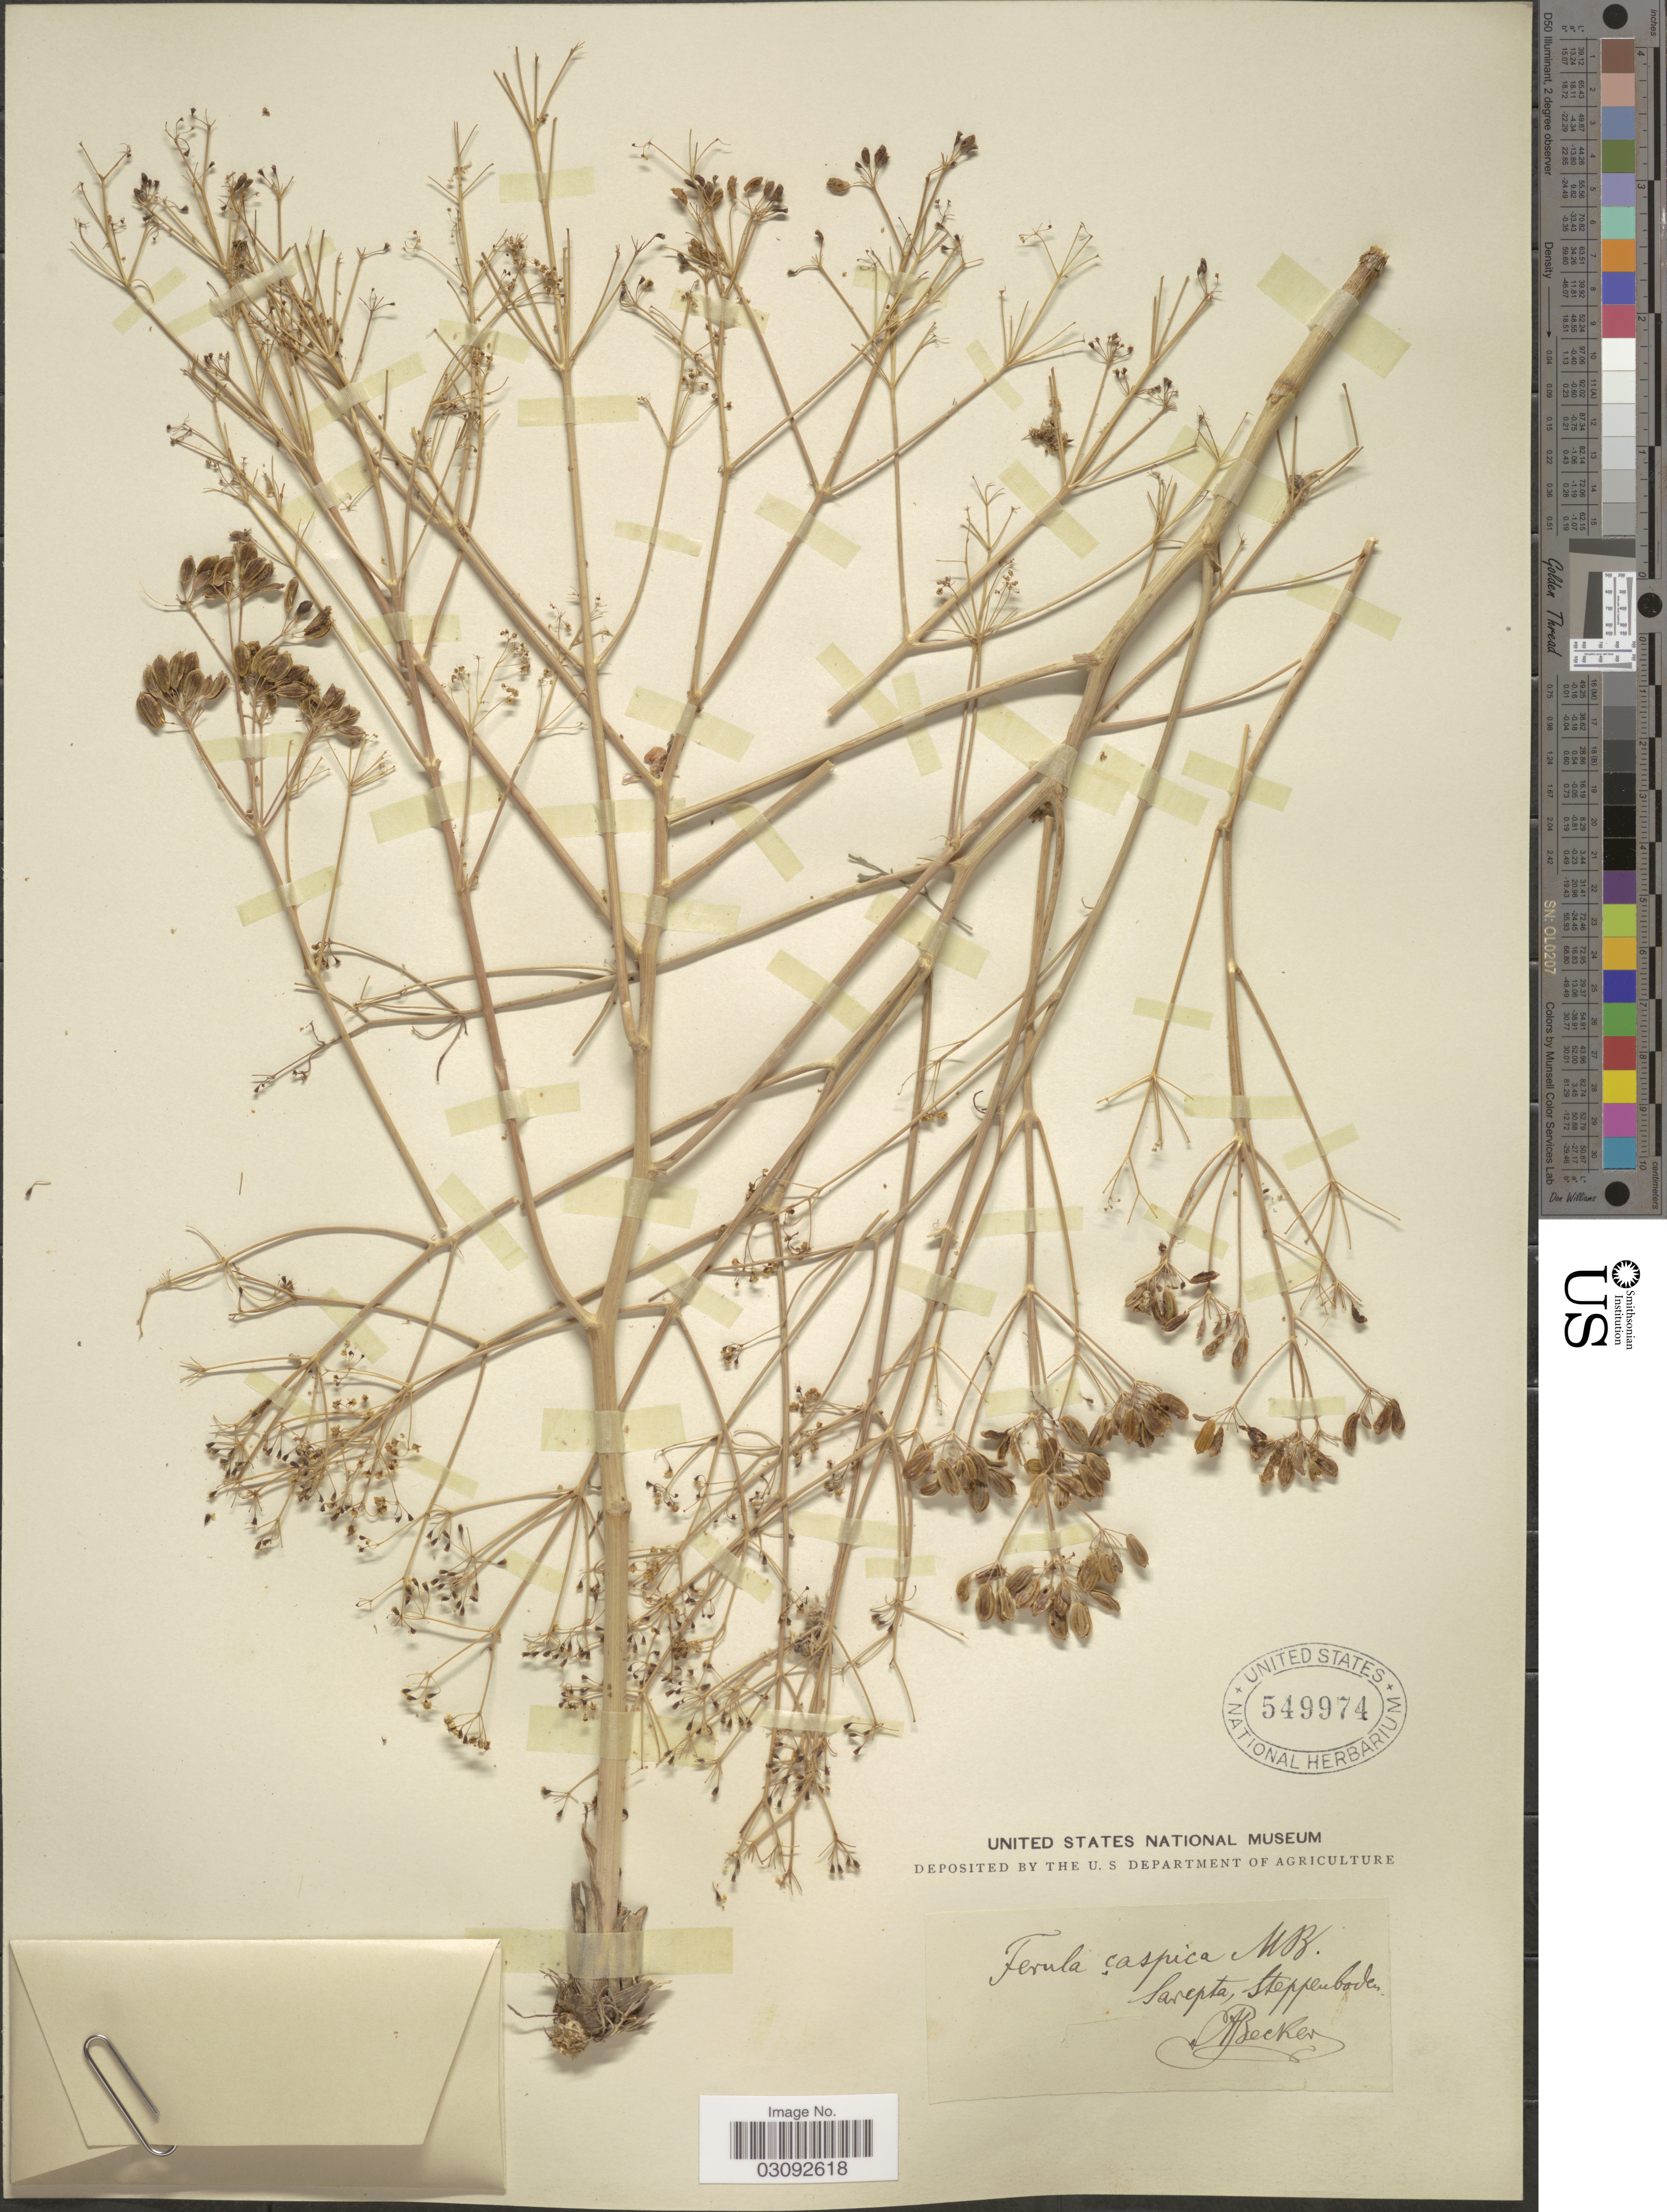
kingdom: Plantae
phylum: Tracheophyta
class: Magnoliopsida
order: Apiales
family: Apiaceae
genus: Ferula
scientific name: Ferula caspica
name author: M. Bieb.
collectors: A. Becker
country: Russian Federation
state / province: Volgograd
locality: Sarepta.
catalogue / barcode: US 549974